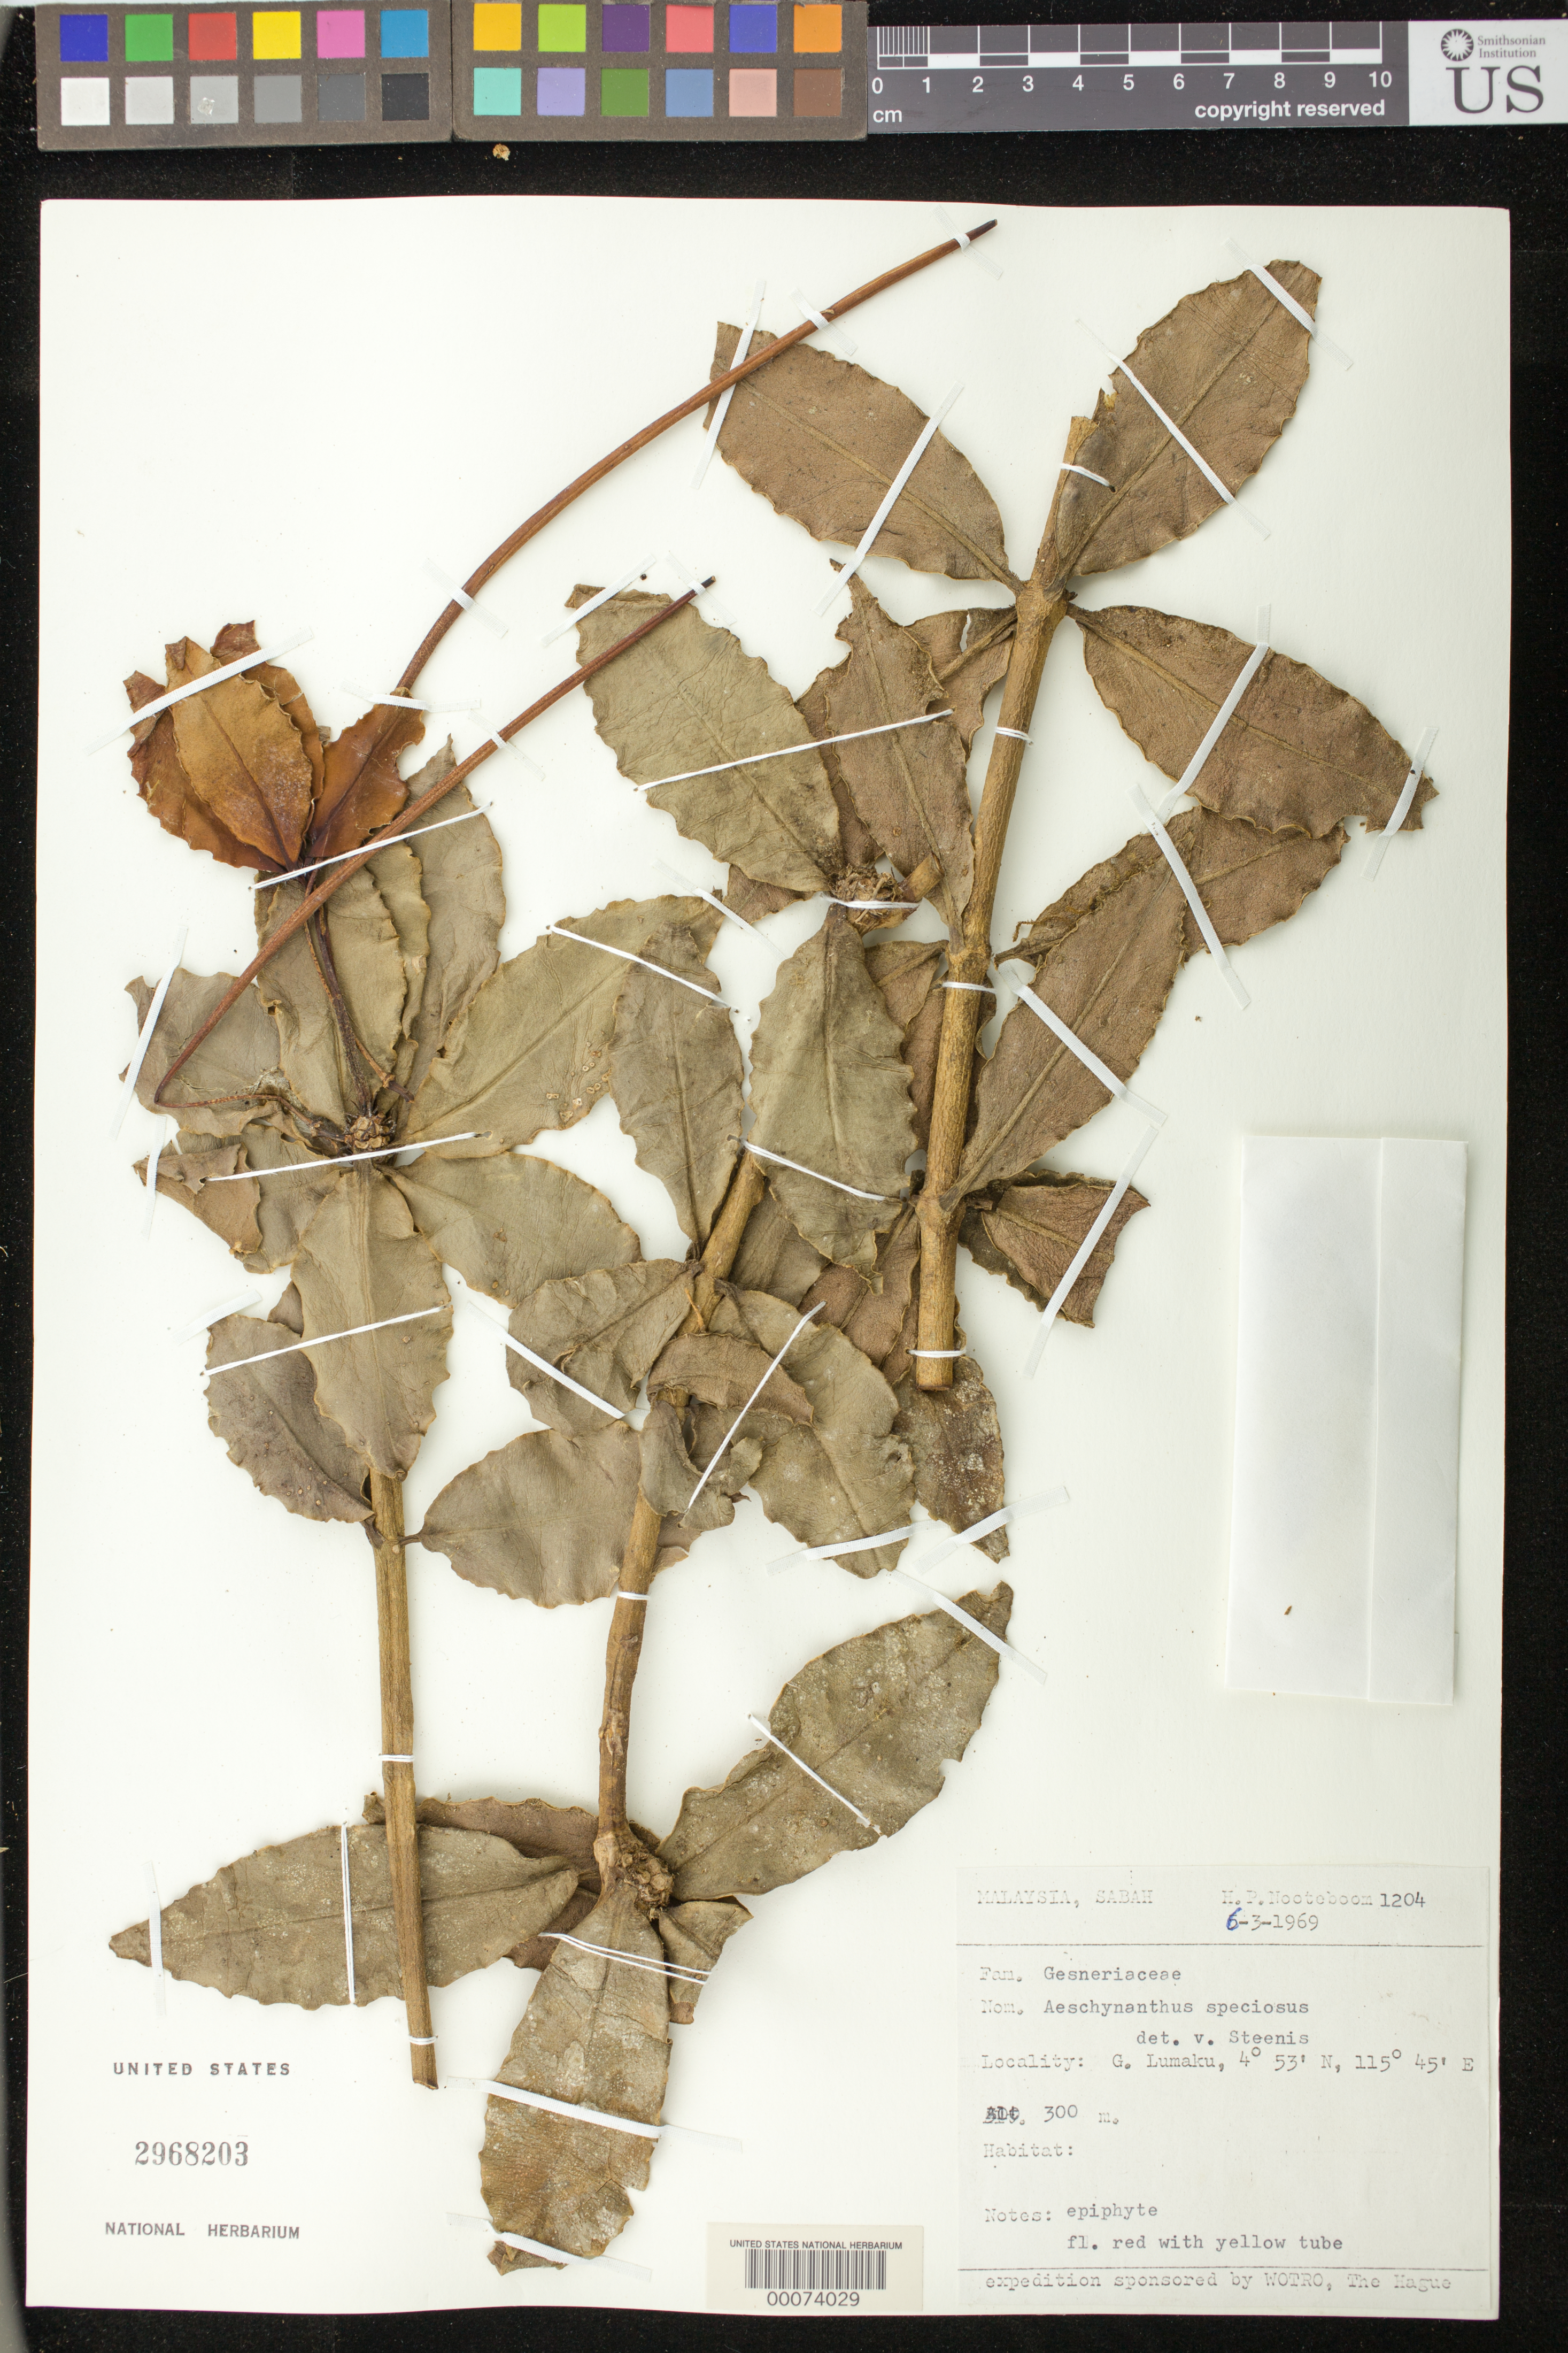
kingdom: Plantae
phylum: Tracheophyta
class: Magnoliopsida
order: Lamiales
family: Gesneriaceae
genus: Aeschynanthus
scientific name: Aeschynanthus speciosus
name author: Hook.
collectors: H. P. Nooteboom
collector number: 1204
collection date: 1969-03-06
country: Malaysia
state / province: Sabah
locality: G. Lumaku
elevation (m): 300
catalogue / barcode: US 2968203